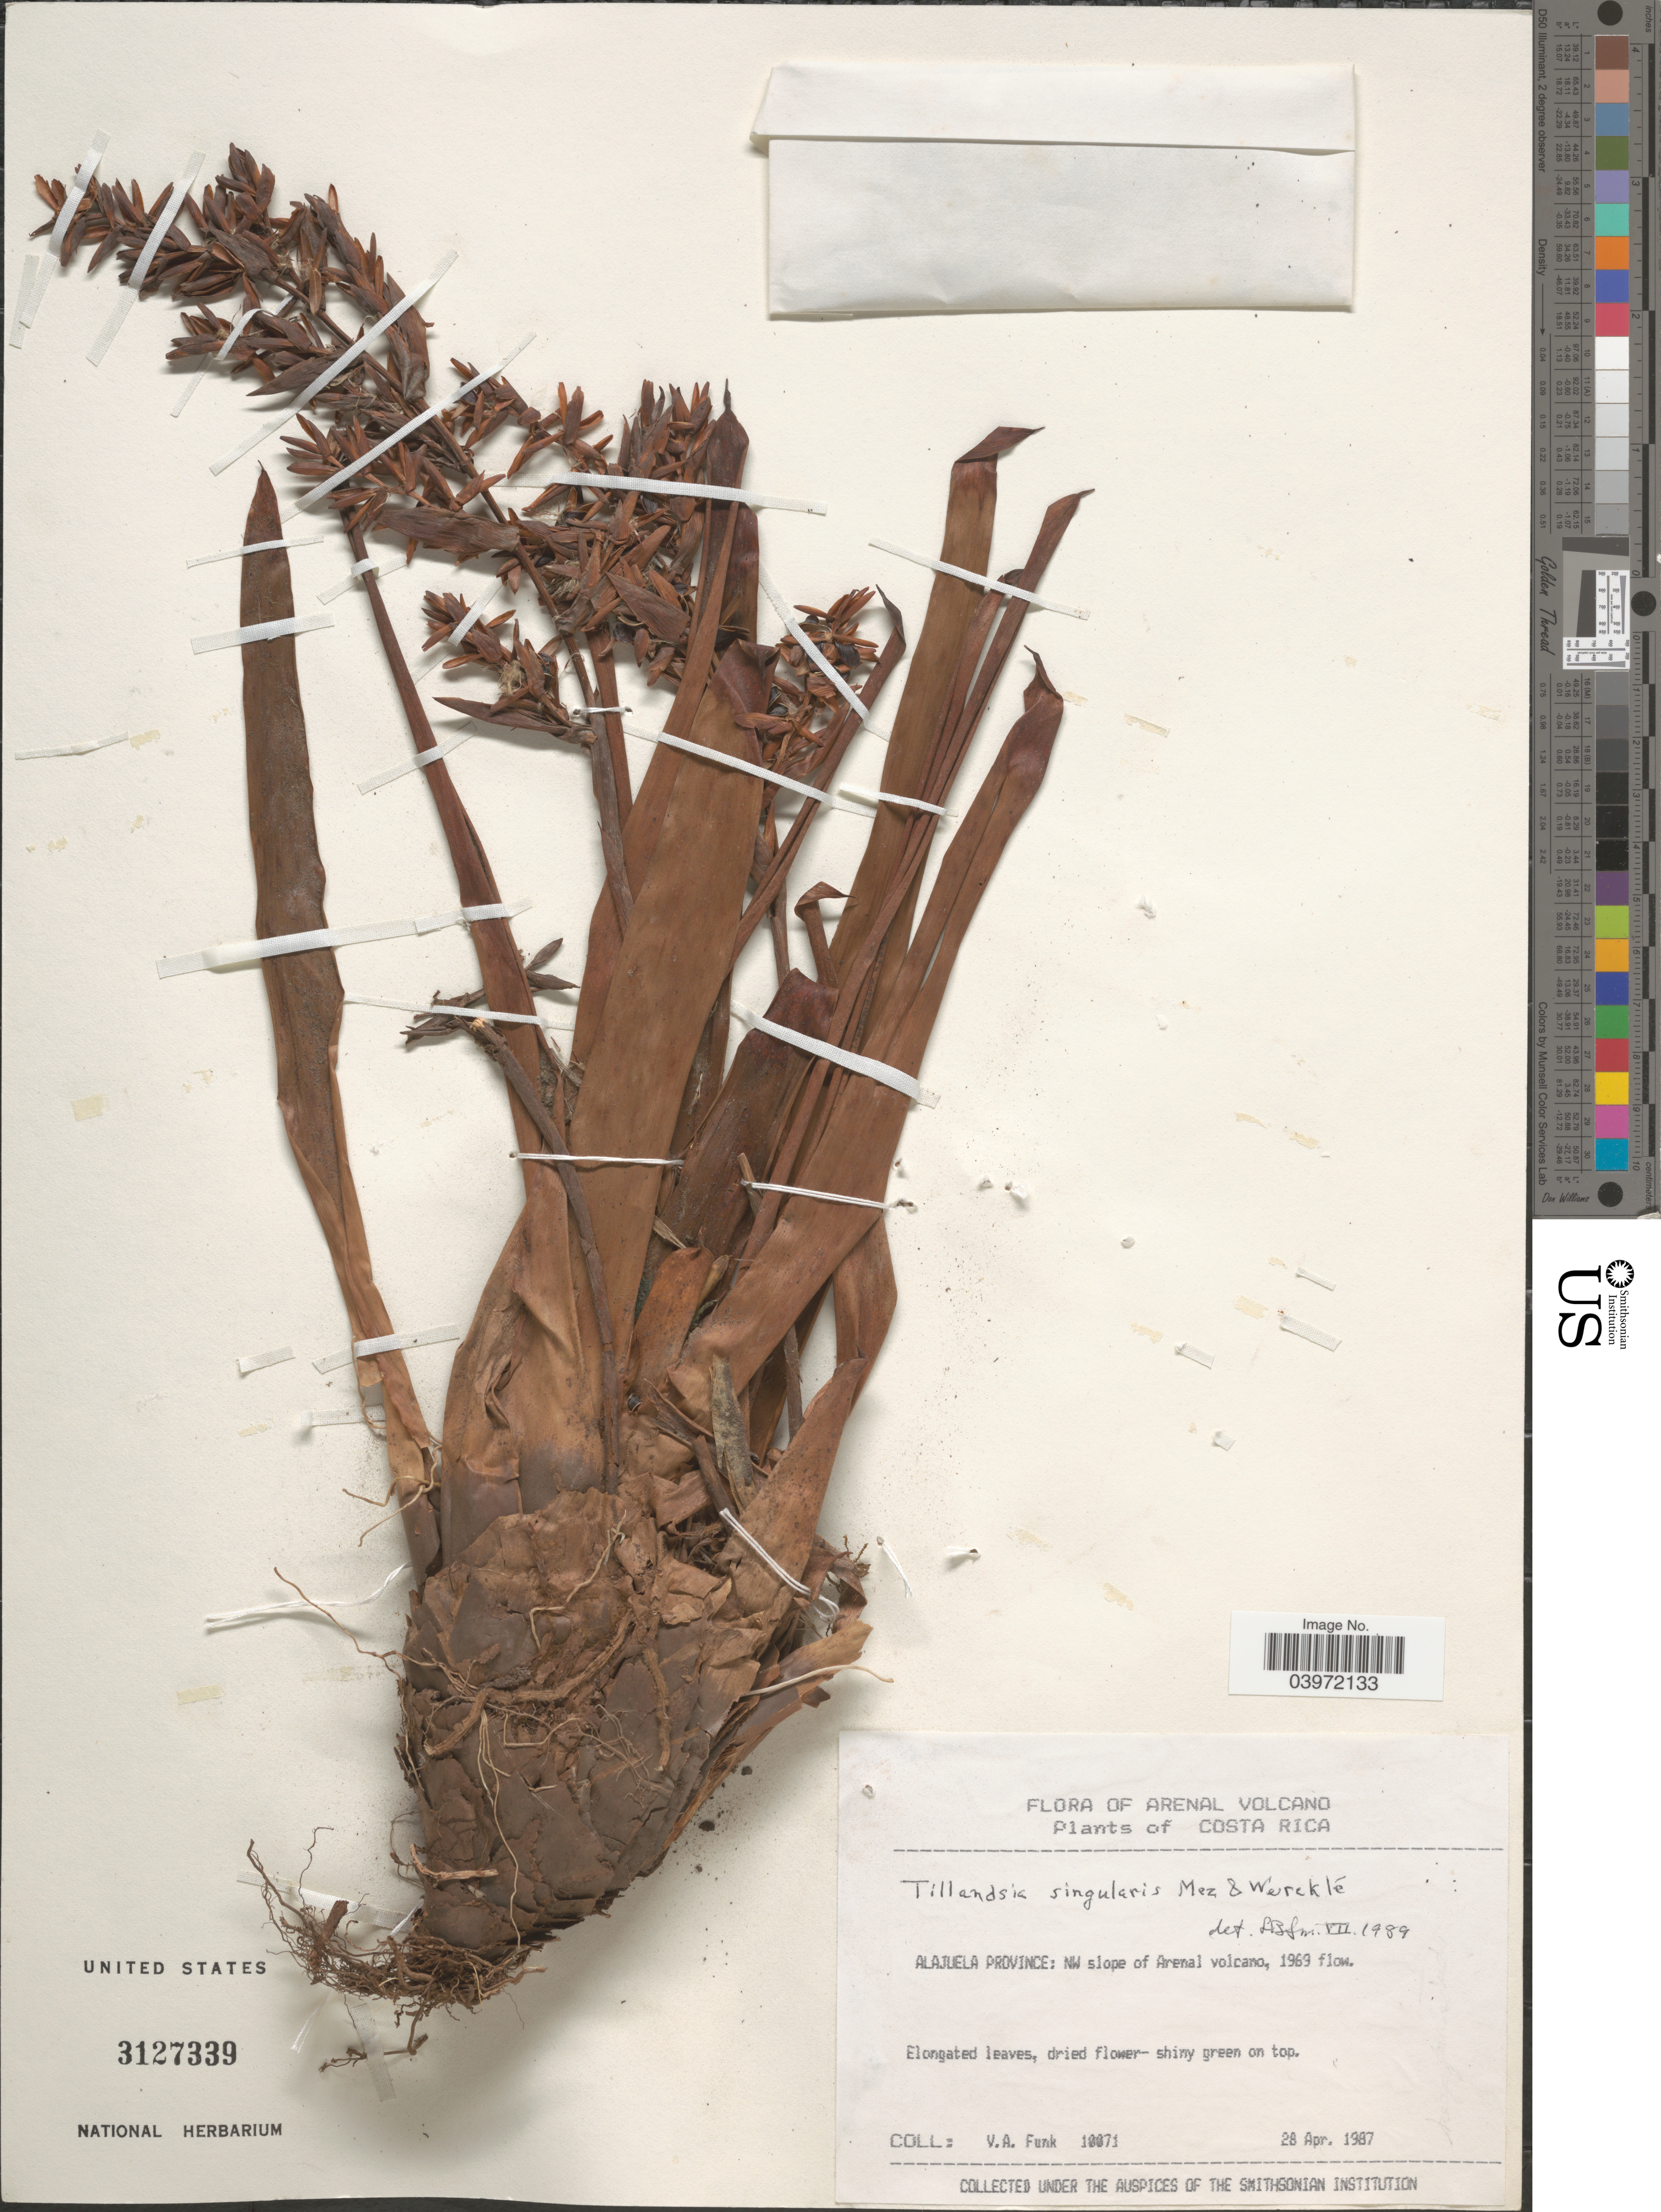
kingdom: Plantae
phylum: Tracheophyta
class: Liliopsida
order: Poales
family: Bromeliaceae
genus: Tillandsia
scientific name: Tillandsia singularis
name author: Mez & Wercklé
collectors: V. Funk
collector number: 10071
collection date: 1987-04-28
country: Costa Rica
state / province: Alajuela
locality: Arenal Volcano. NW slope of Arenal volcano, 1969 flow.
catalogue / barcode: US 3127339